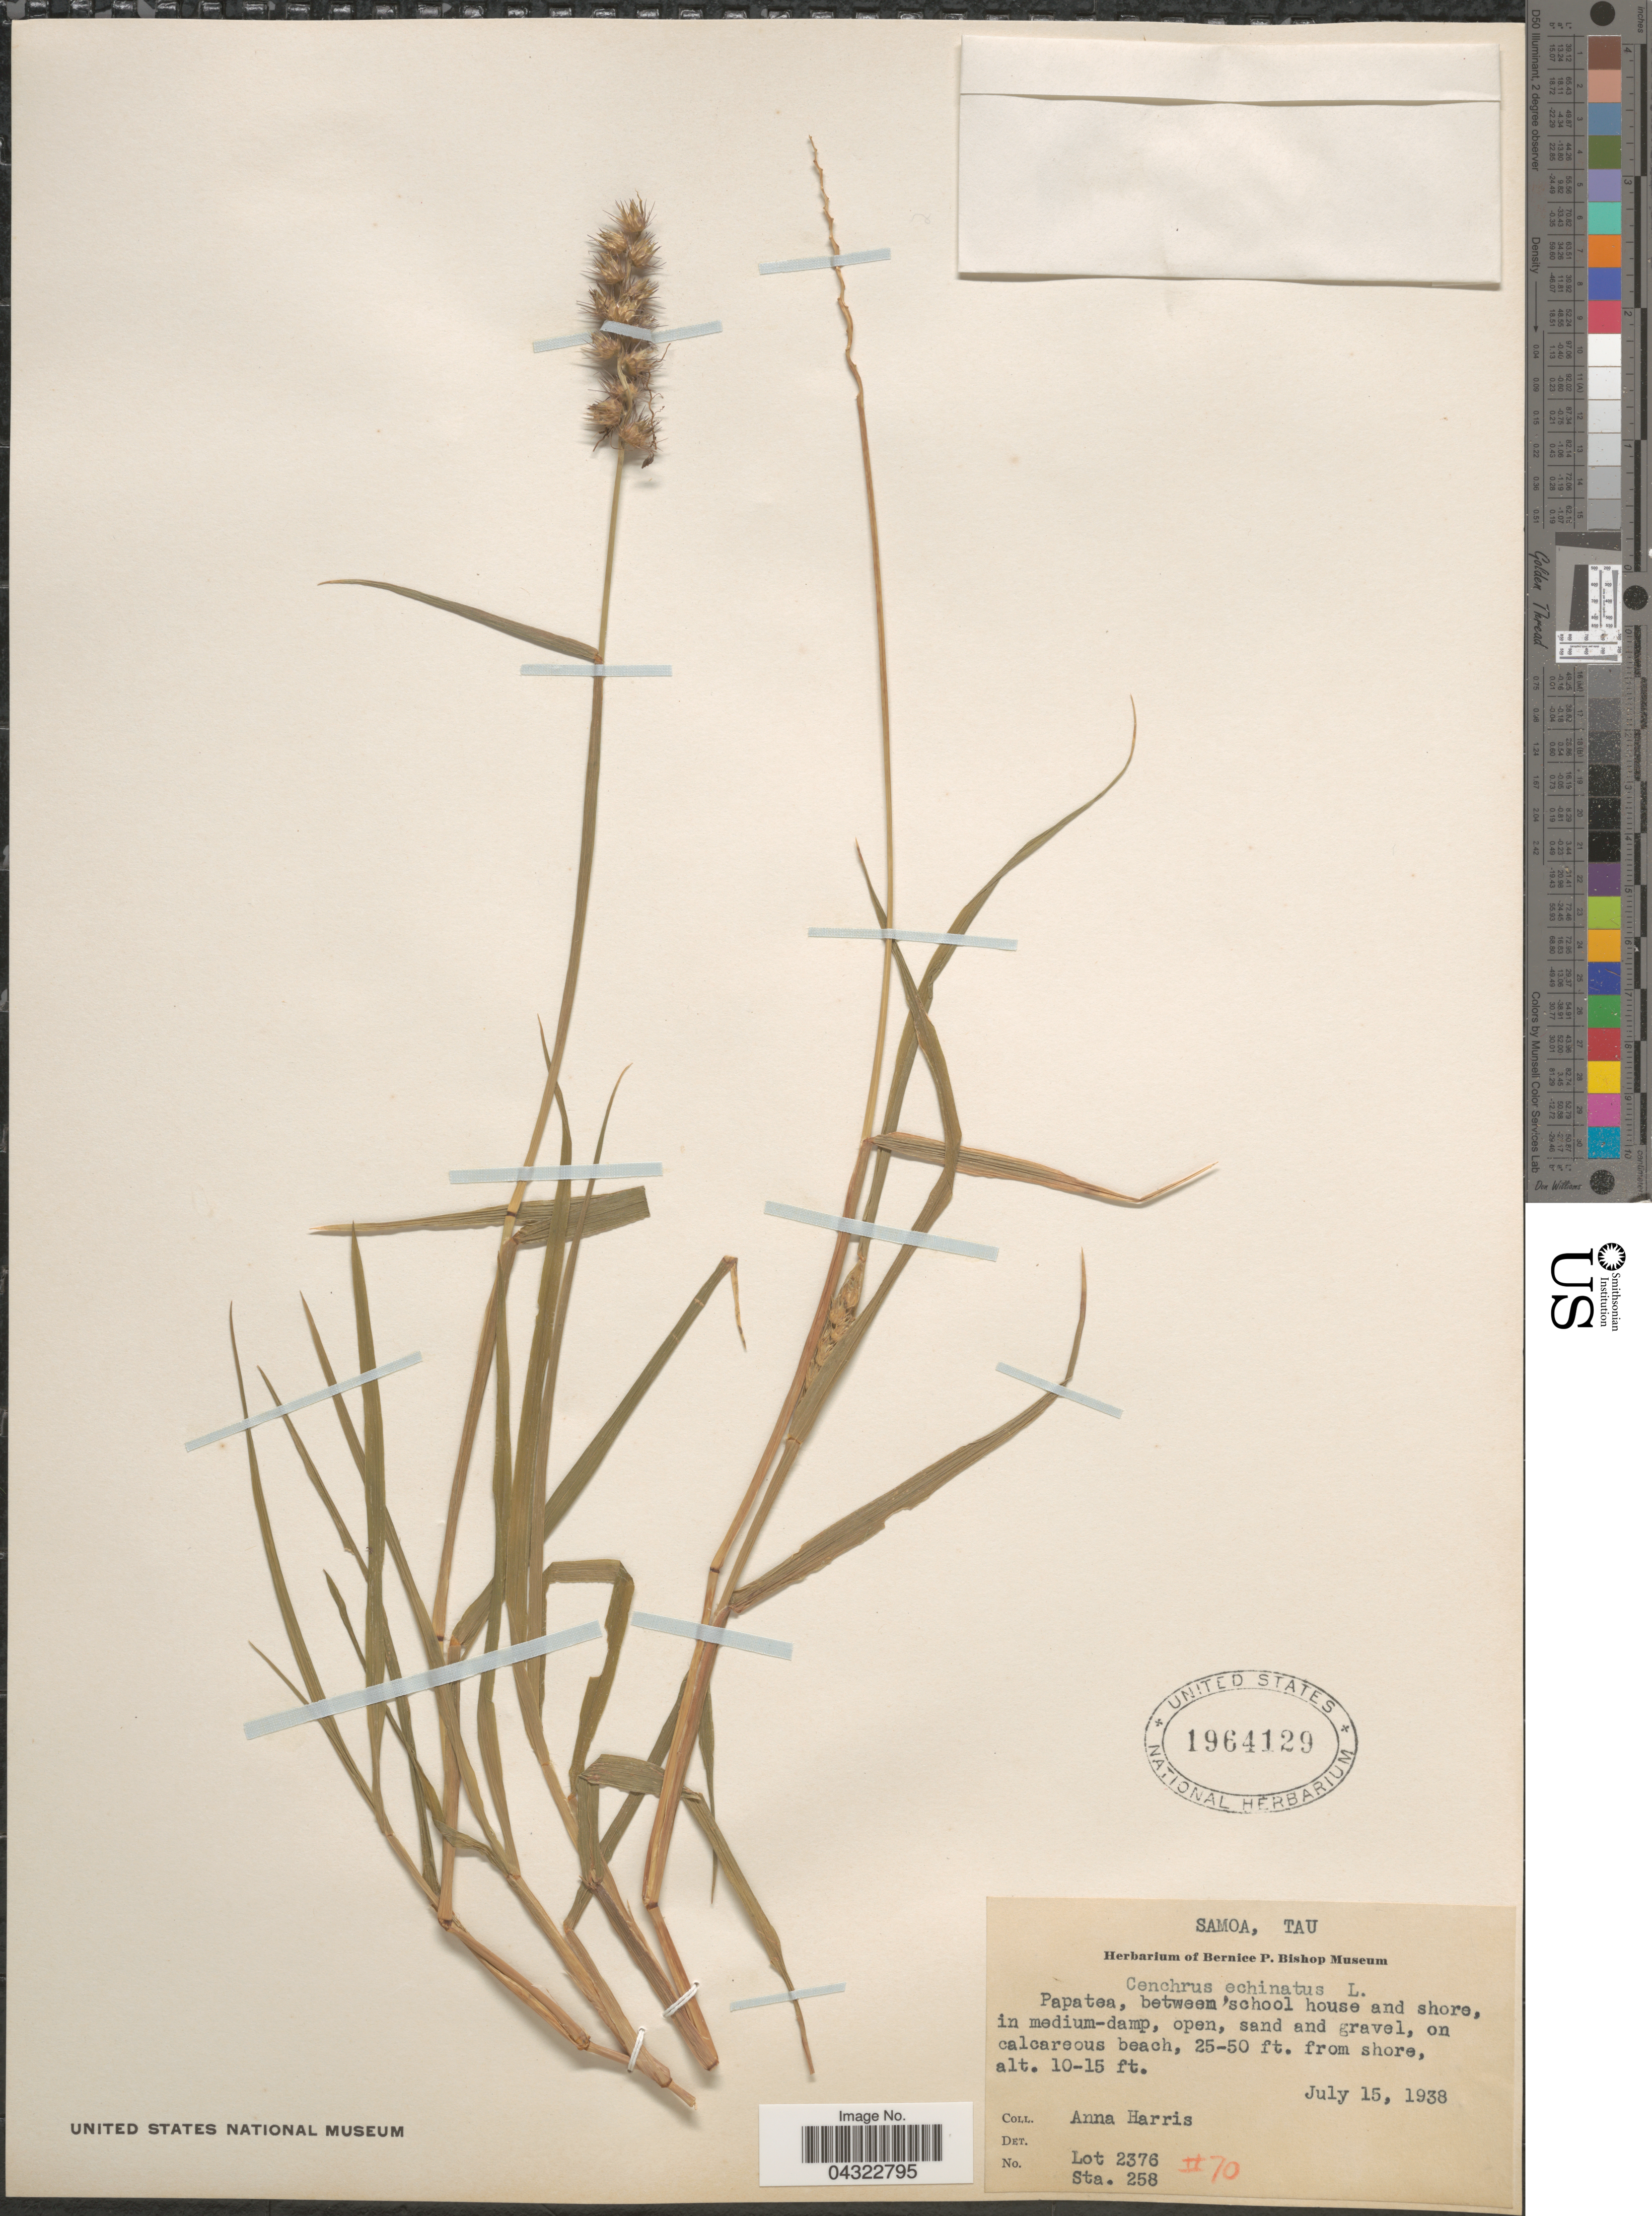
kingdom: Plantae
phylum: Tracheophyta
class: Liliopsida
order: Poales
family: Poaceae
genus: Cenchrus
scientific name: Cenchrus echinatus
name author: L.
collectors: A. Harris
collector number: Sta. 258?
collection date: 1938-07-15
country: American Samoa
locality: Samoa, Tau. Papatea, between school house and shore, 25-50 ft. from shore.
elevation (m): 3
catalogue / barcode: US 1964129